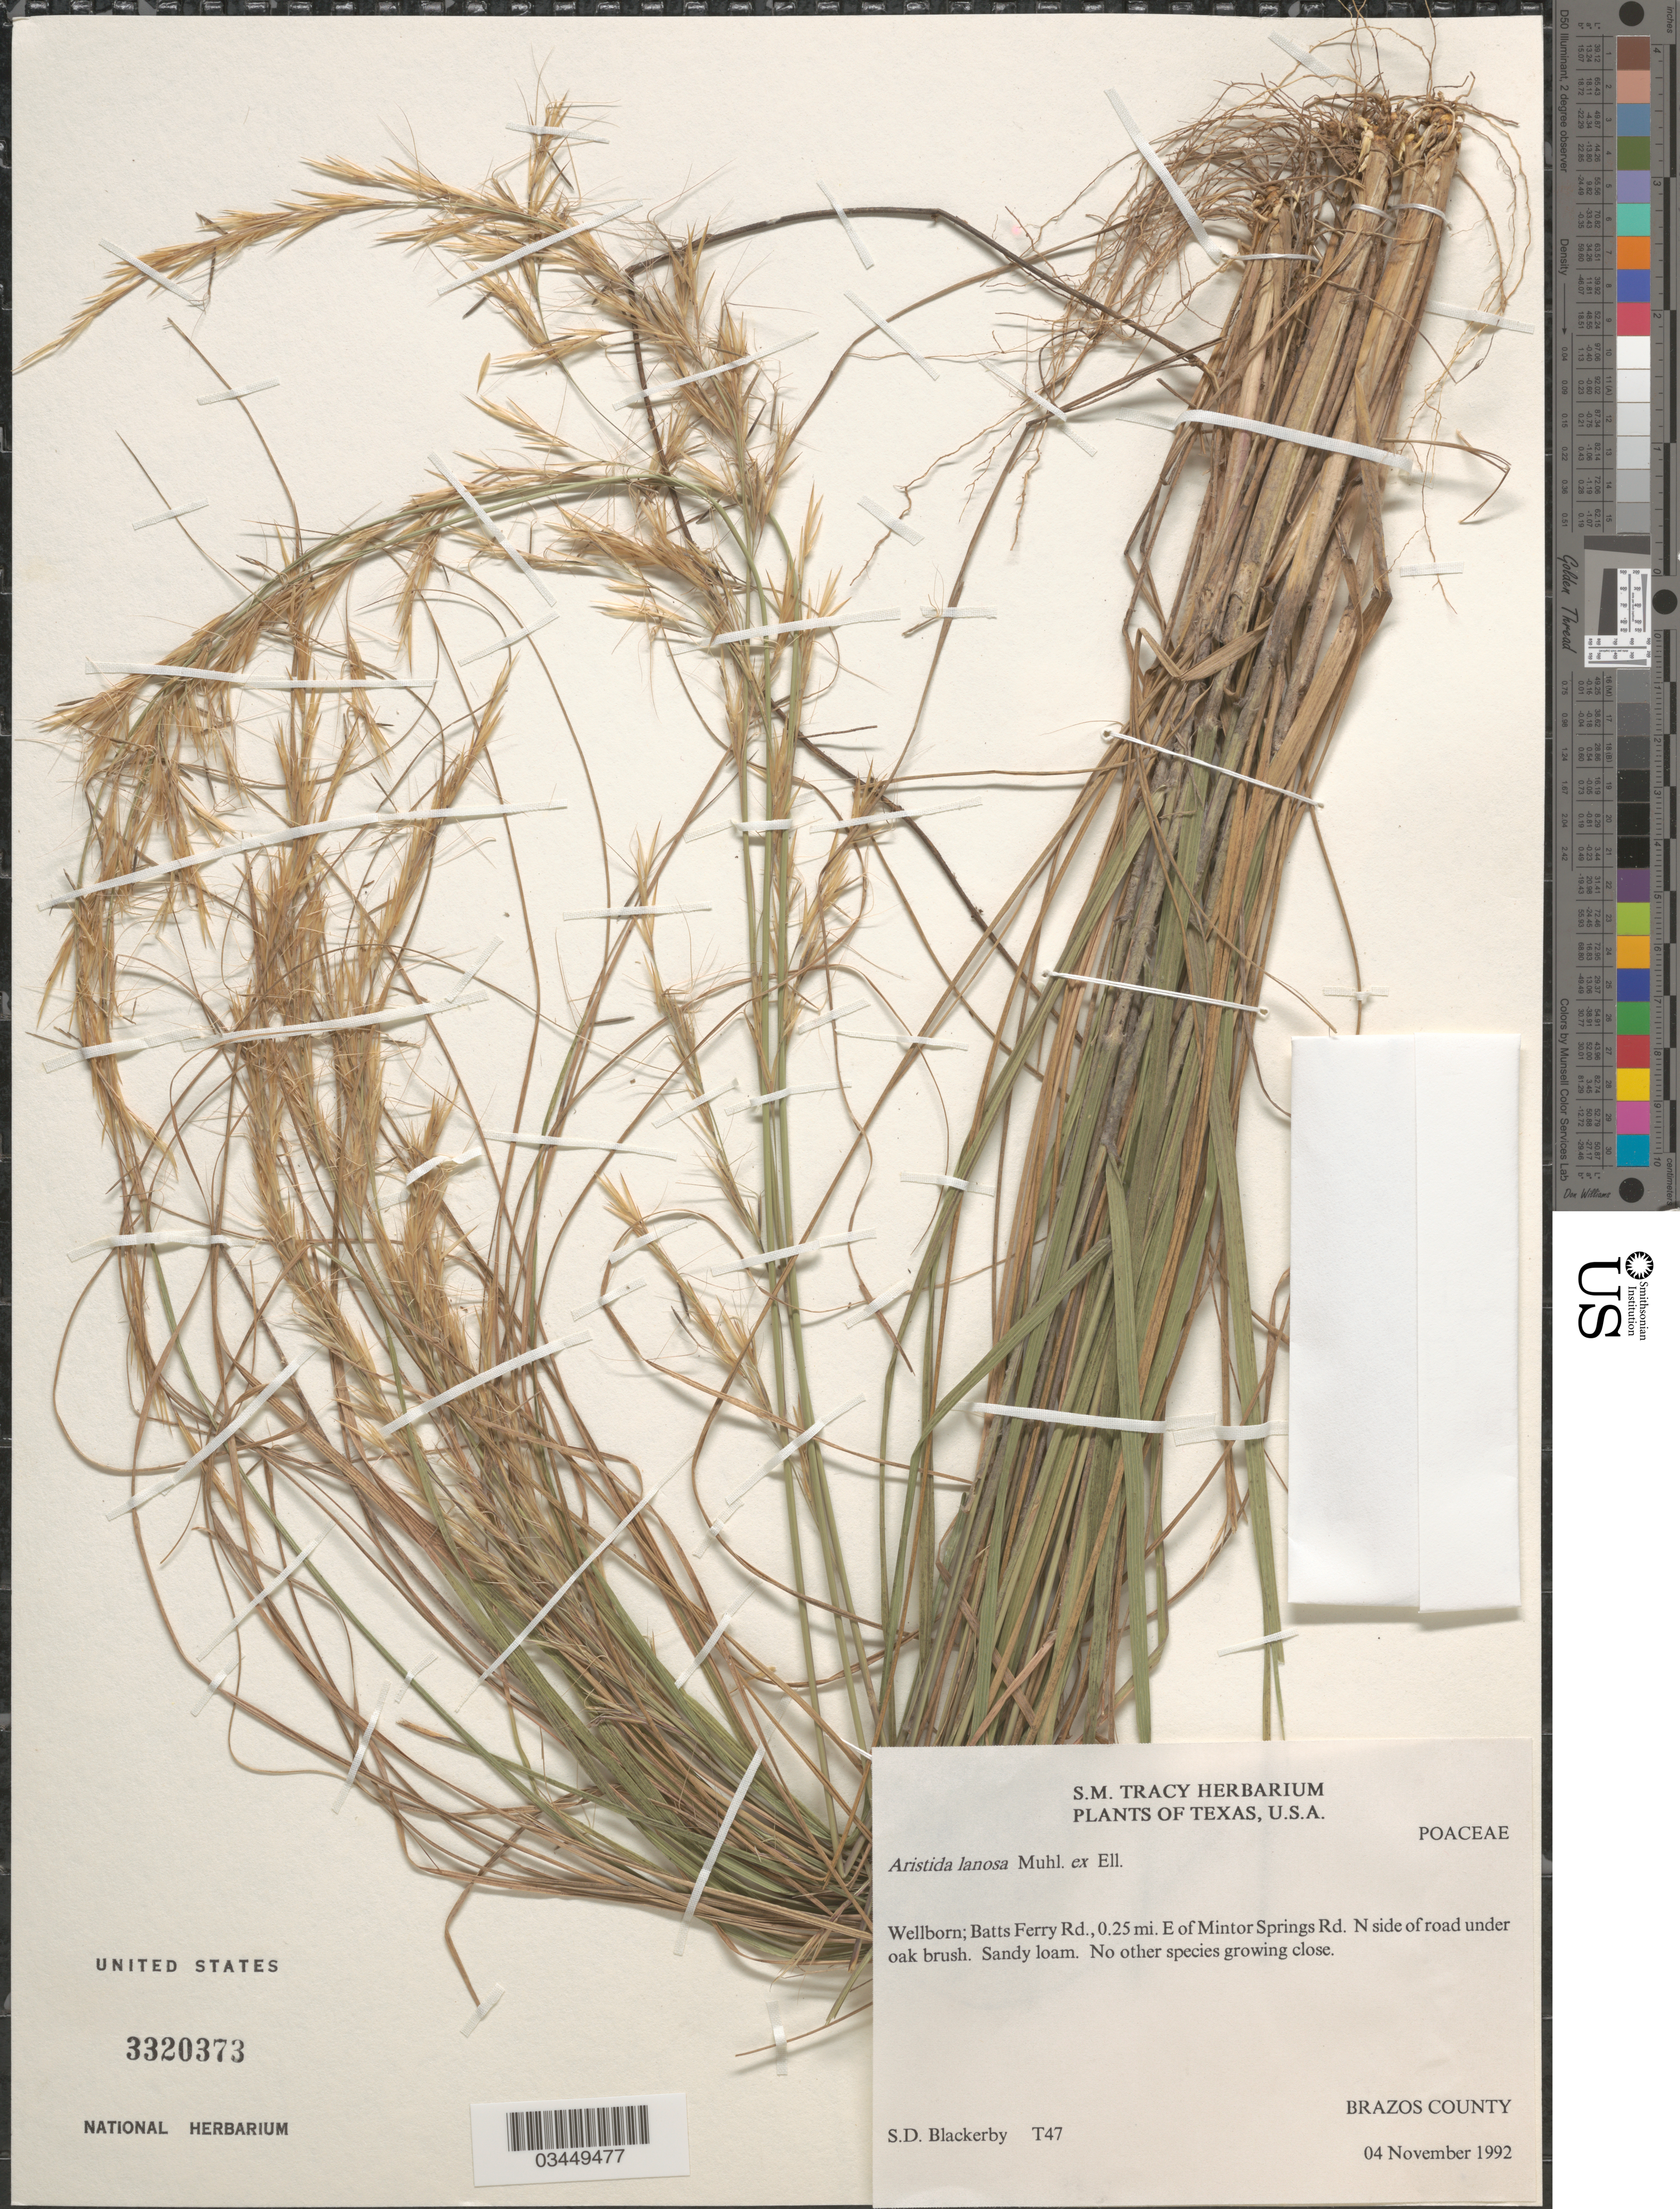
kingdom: Plantae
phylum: Tracheophyta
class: Liliopsida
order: Poales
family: Poaceae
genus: Aristida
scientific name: Aristida lanosa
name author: Muhl.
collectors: S. Blackerby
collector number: T47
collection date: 1992-11-04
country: United States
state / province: Texas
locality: Wellborn; Batts Ferry Rd., 0.25 mi. E of Mintor Springs Rd. N side of road under oak brush. Brazos County.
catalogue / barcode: US 3320373